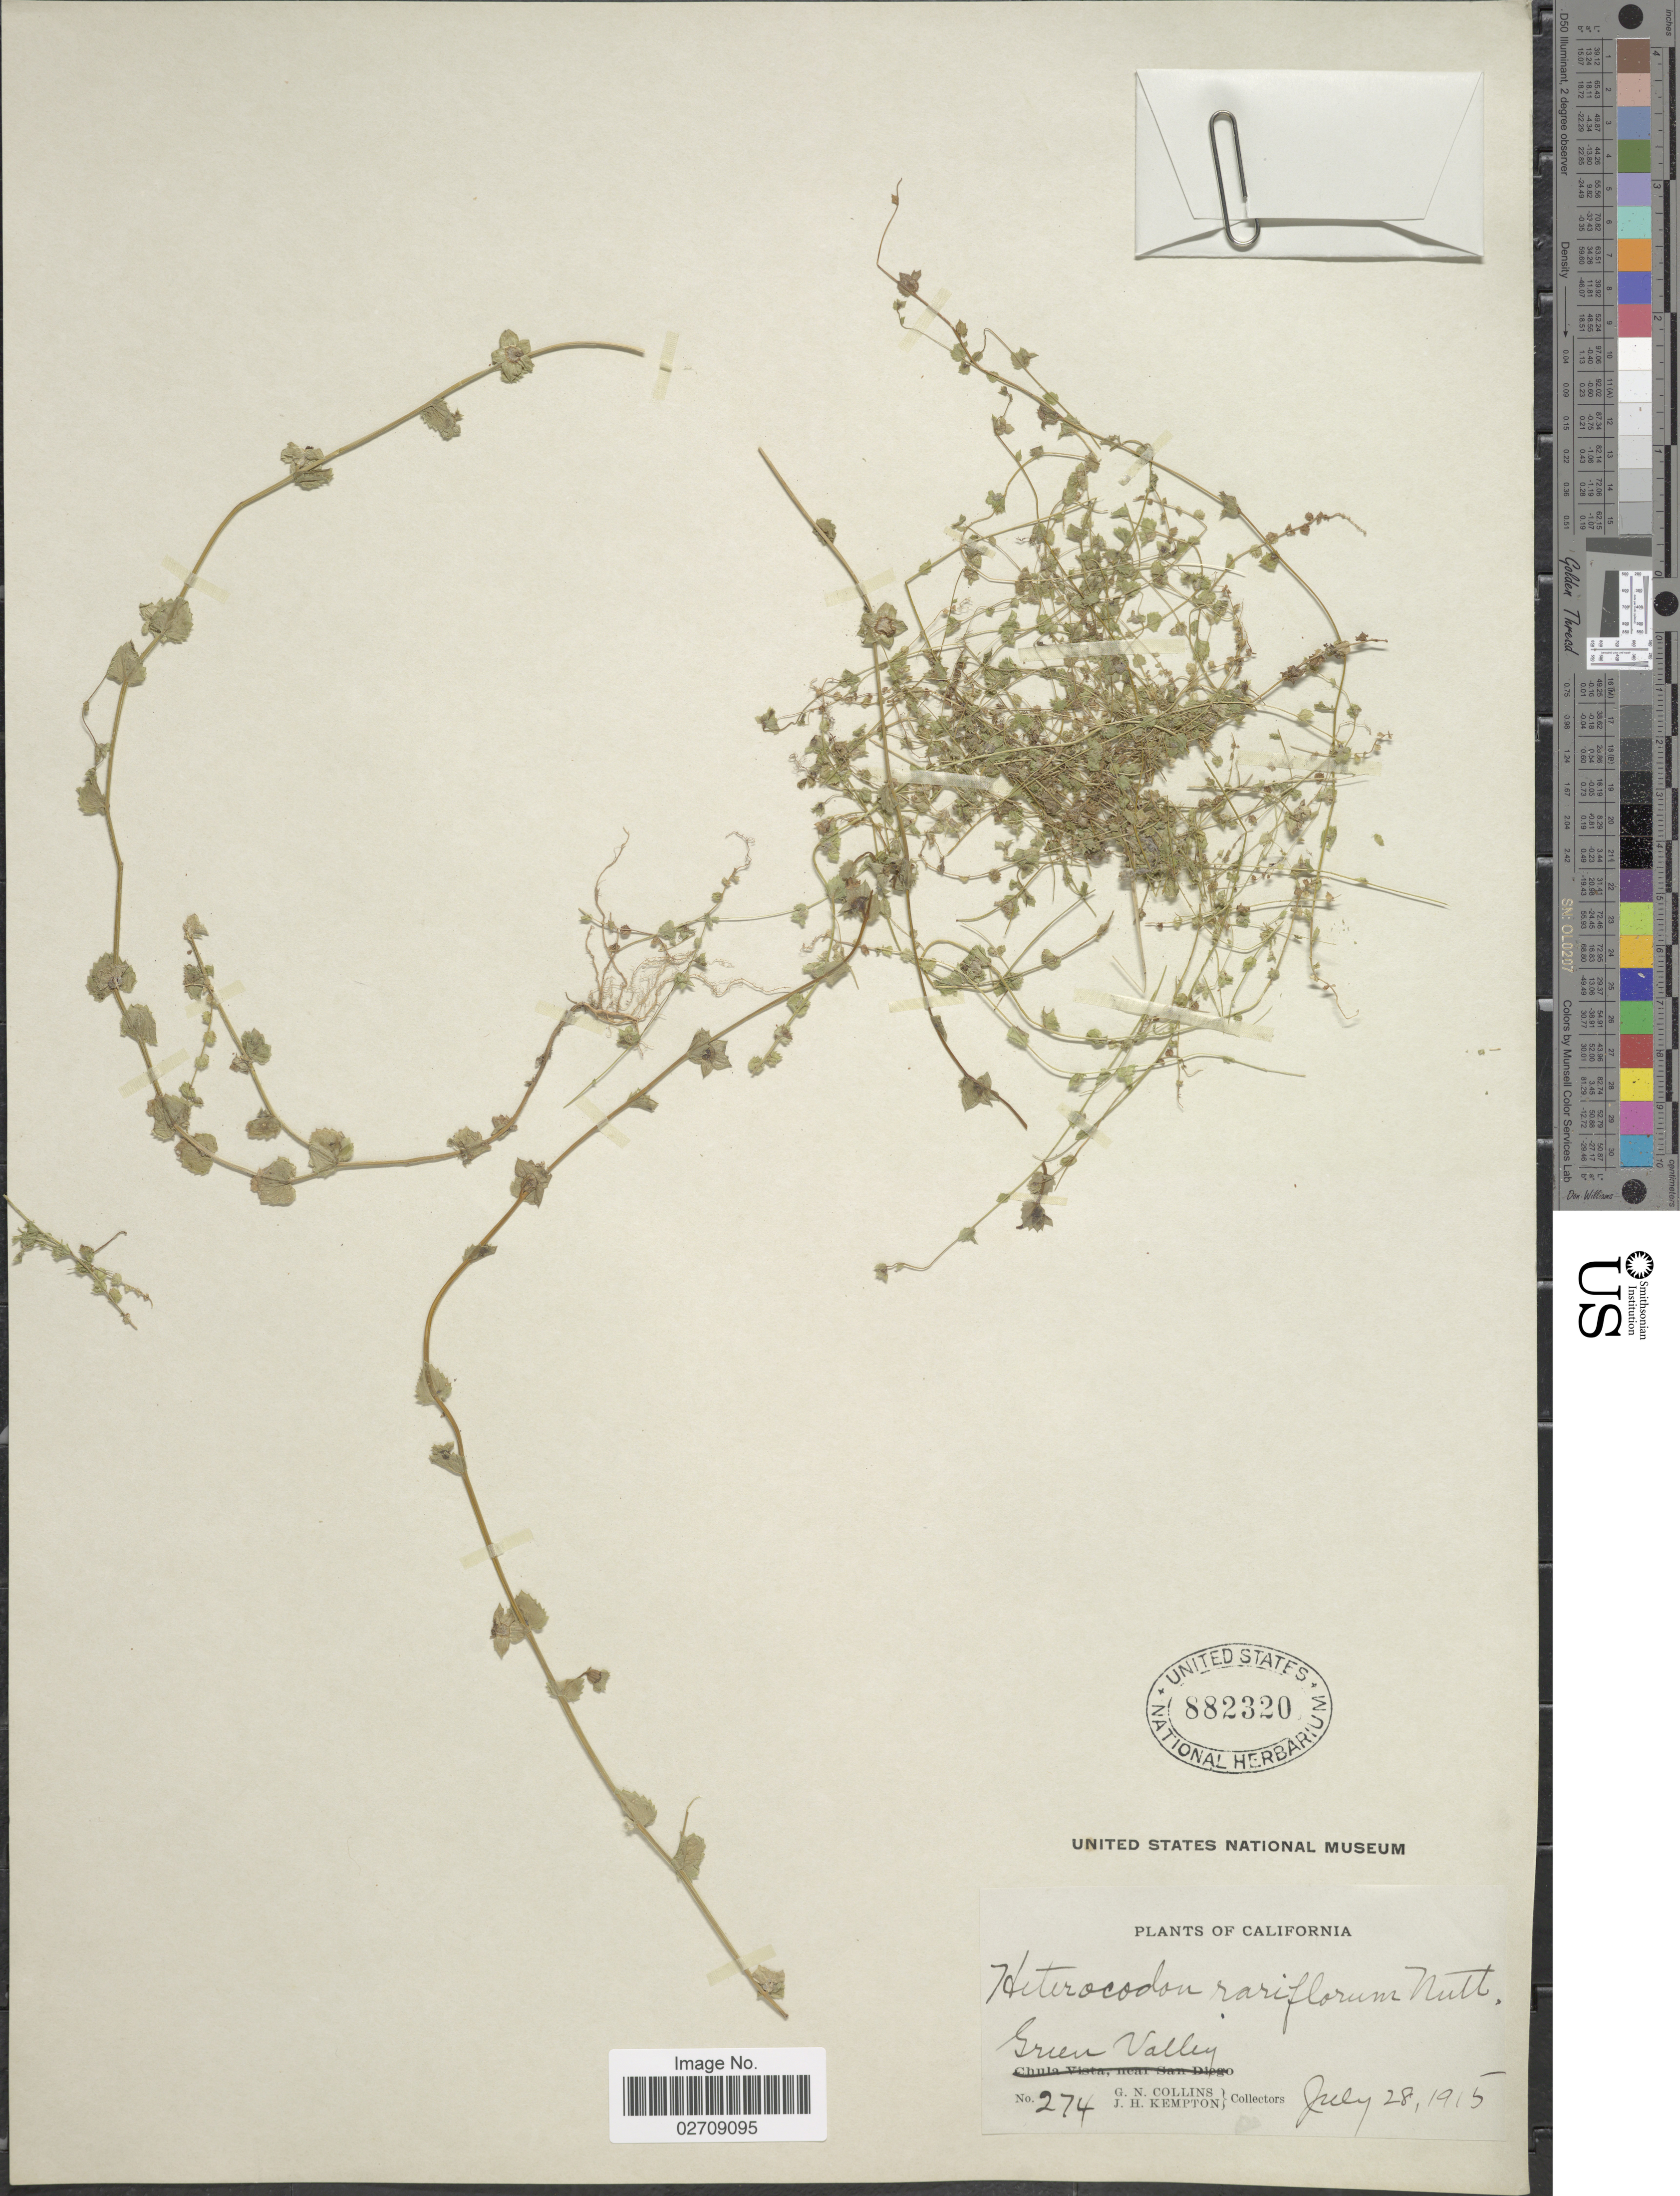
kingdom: Plantae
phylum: Tracheophyta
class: Magnoliopsida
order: Asterales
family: Campanulaceae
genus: Heterocodon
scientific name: Heterocodon rariflorum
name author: Nutt.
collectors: G. Collins & J. H. Kempton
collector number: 274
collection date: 1915-07-28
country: United States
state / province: California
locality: Green Valley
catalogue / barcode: US 882320